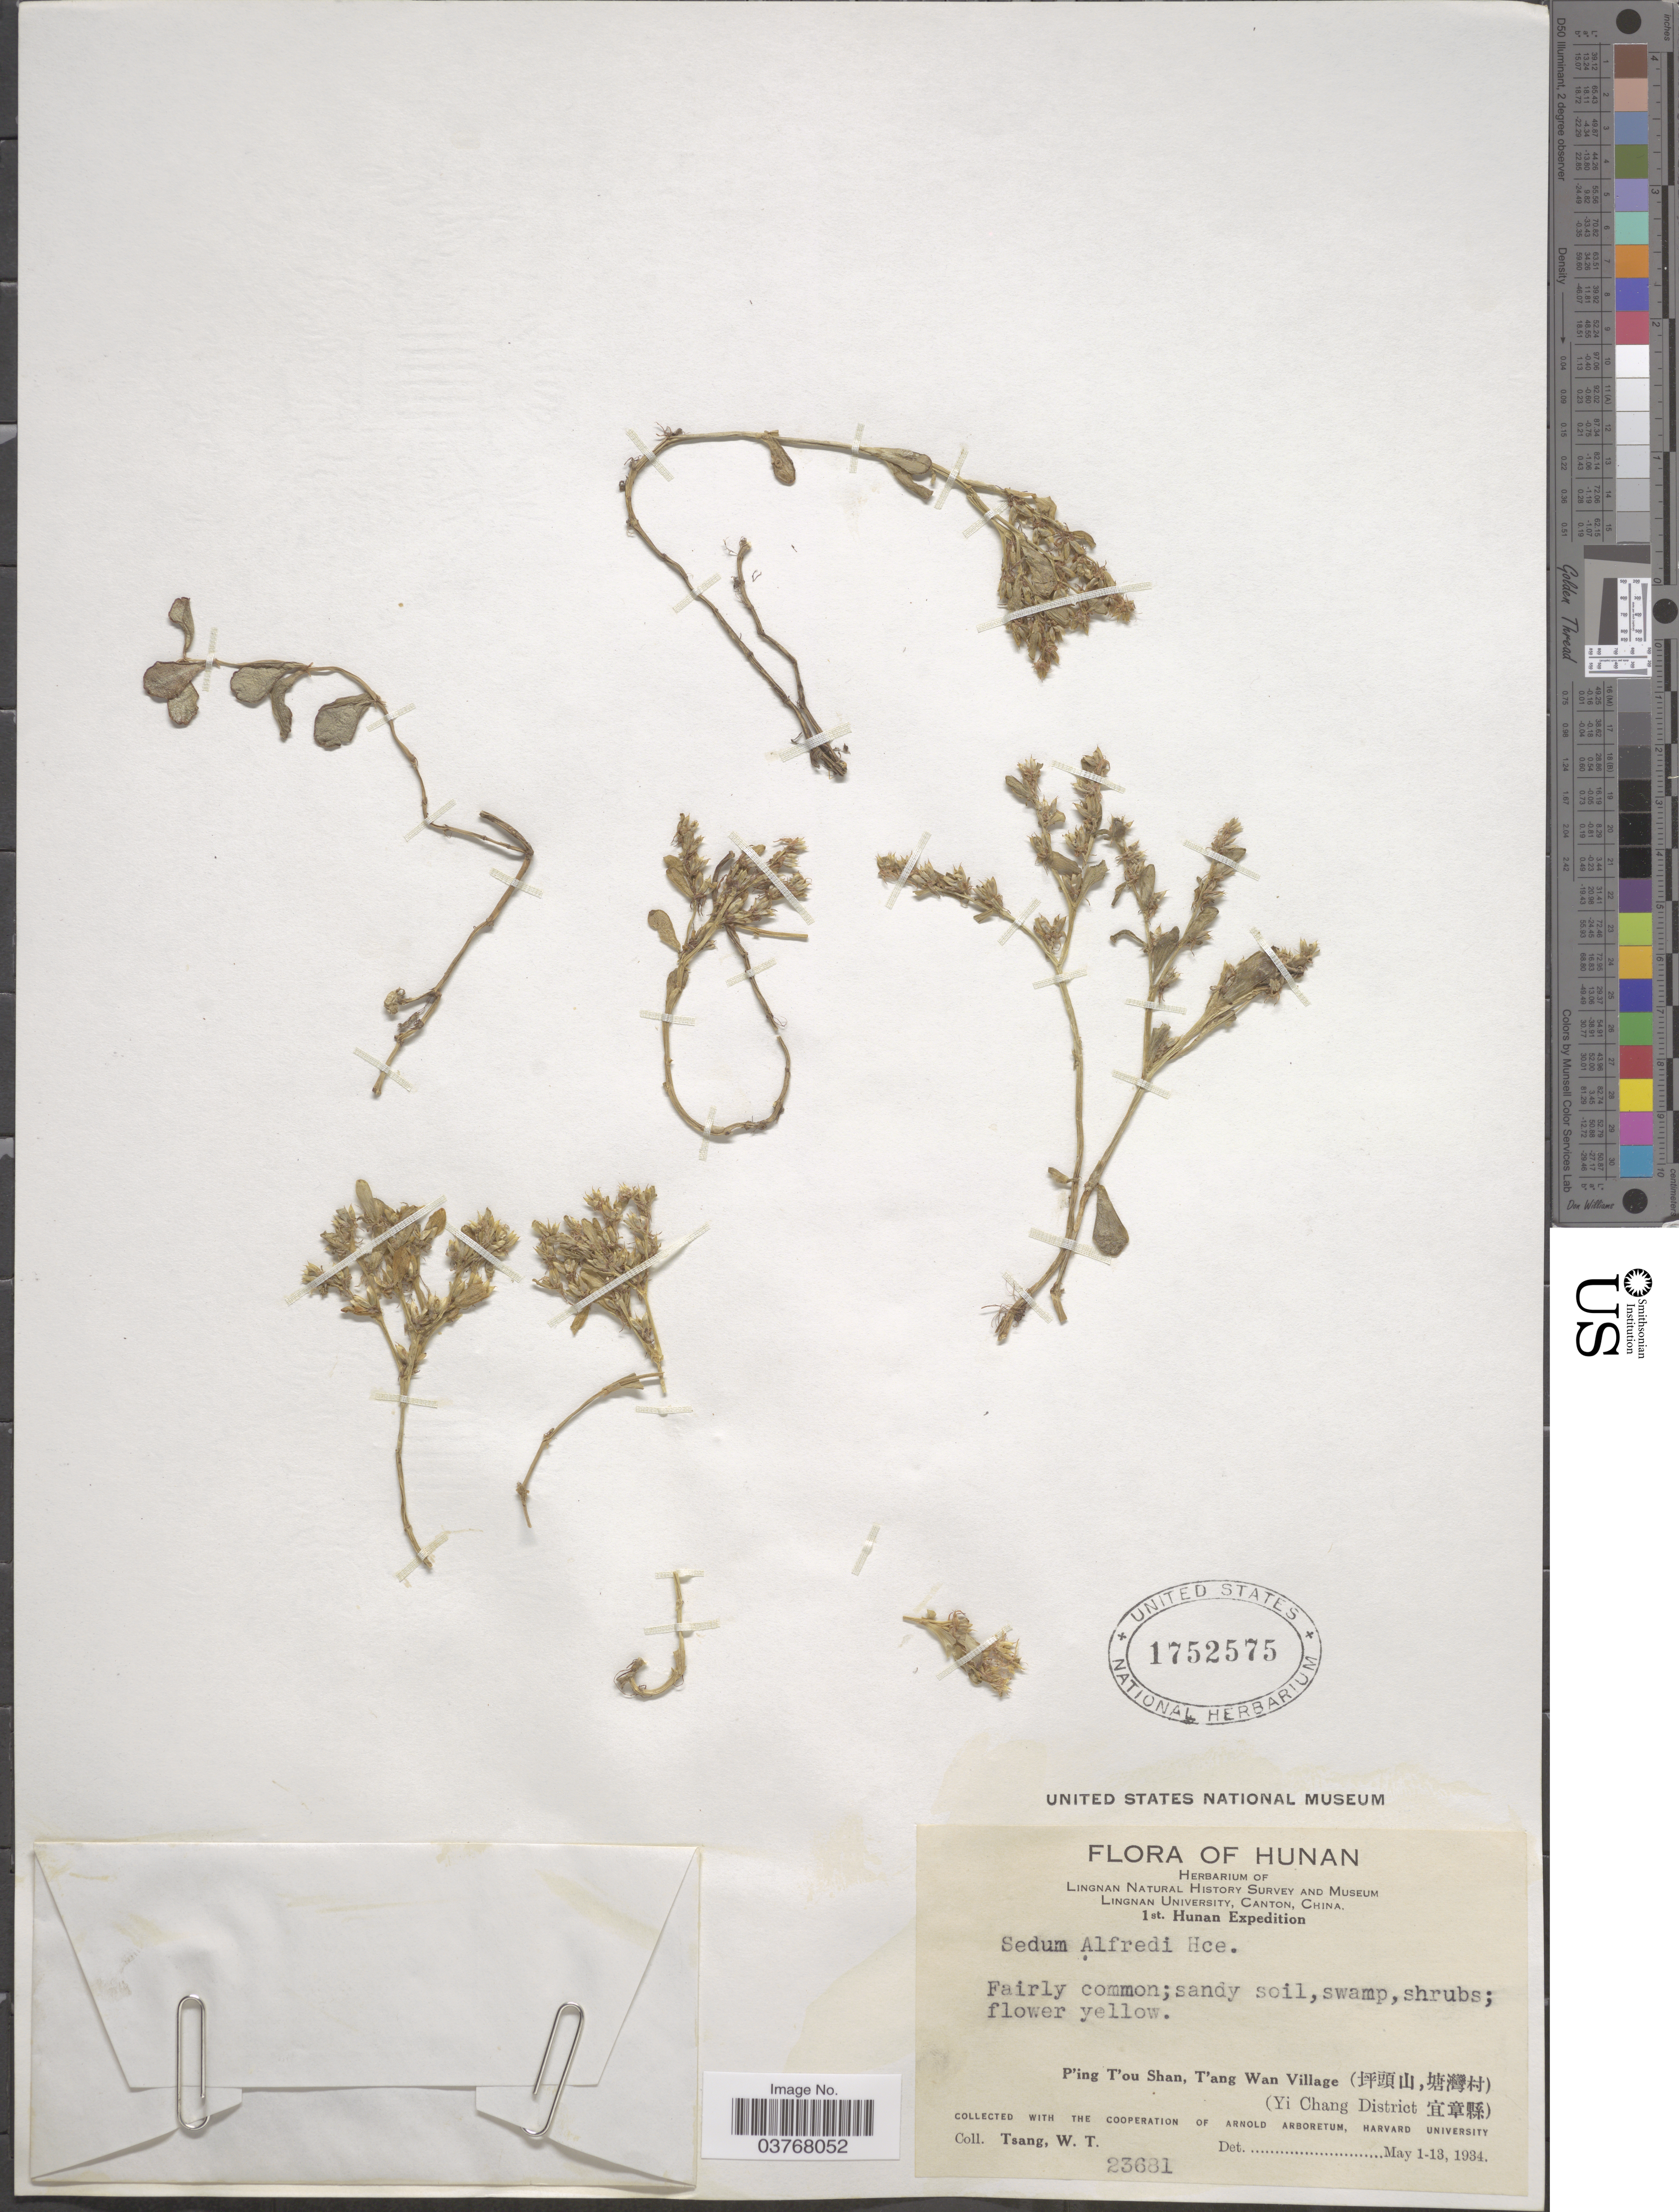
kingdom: Plantae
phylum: Tracheophyta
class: Magnoliopsida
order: Saxifragales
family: Crassulaceae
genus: Sedum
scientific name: Sedum alfredi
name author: Hance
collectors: W. T. Tsang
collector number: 23681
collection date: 1934-05-01/1934-05-13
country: China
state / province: Hunan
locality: P'ing T'ou Shan, T'ang Wan Village (X,X). (Yi Chang District X).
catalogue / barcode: US 1752575